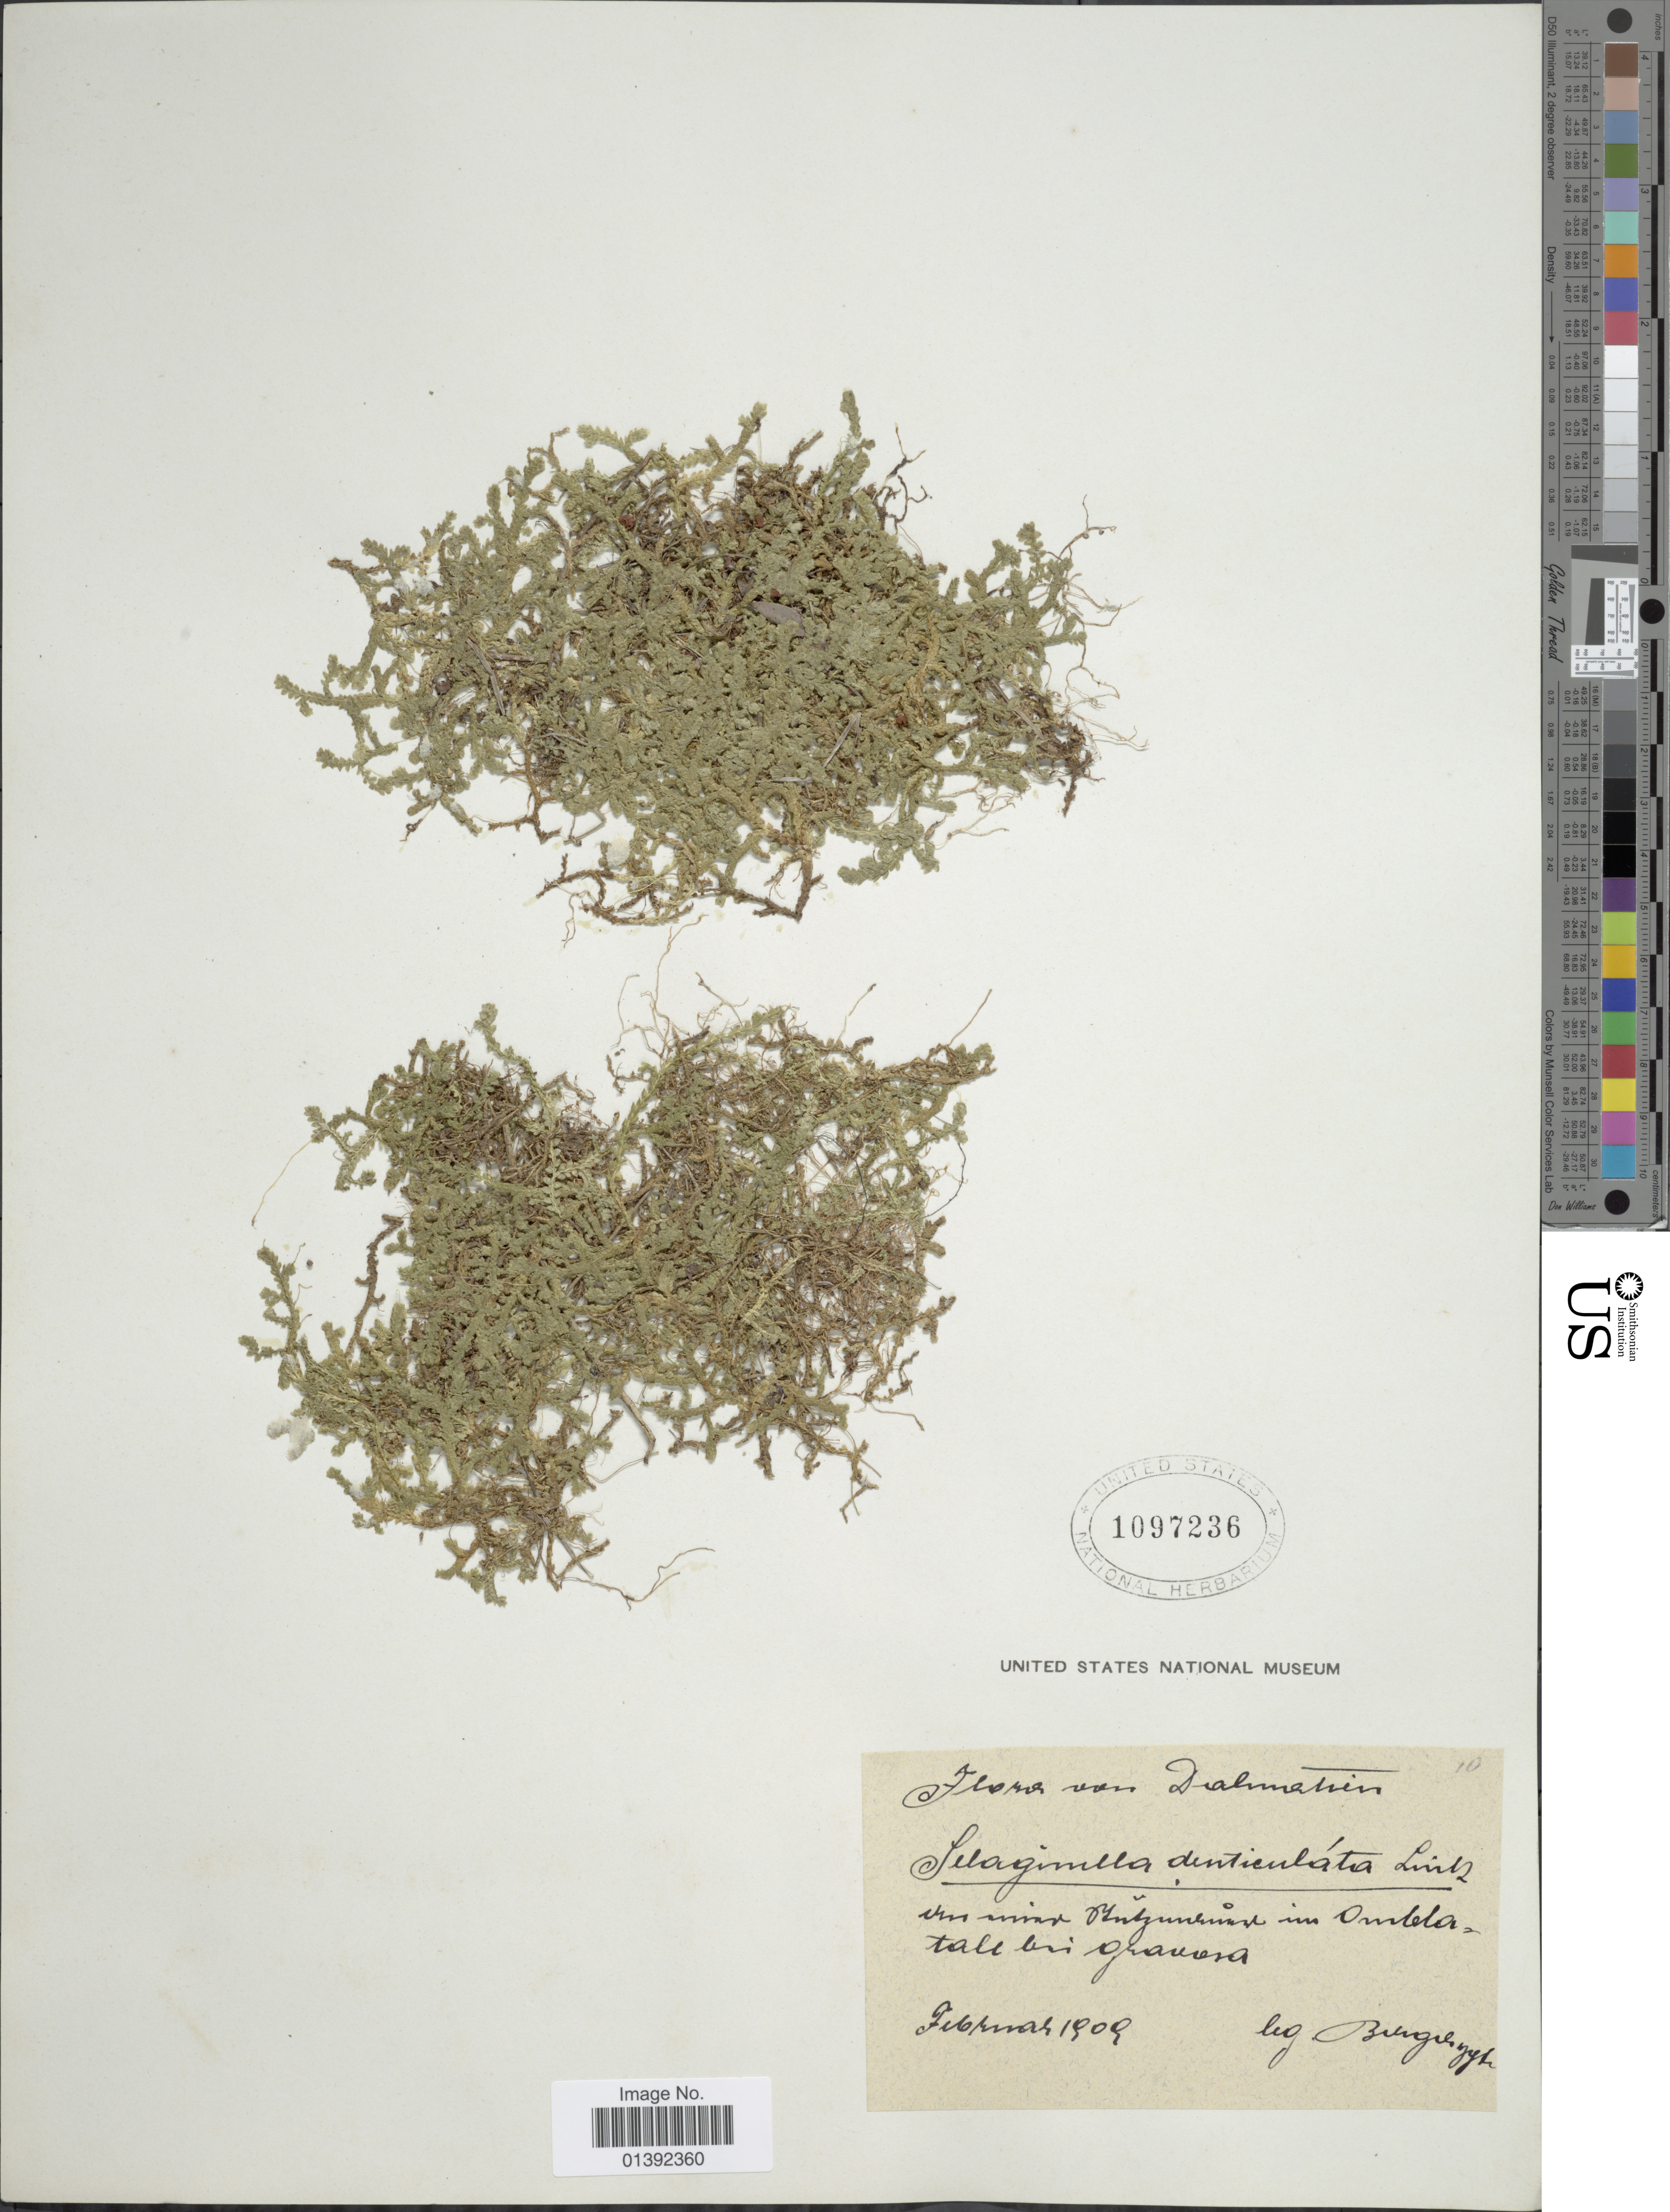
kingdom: Plantae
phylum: Tracheophyta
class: Lycopodiopsida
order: Selaginellales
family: Selaginellaceae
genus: Selaginella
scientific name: Selaginella denticulata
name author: (L.) Spring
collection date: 1909-02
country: Croatia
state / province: Split-Dalmatia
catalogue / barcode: US 1097236